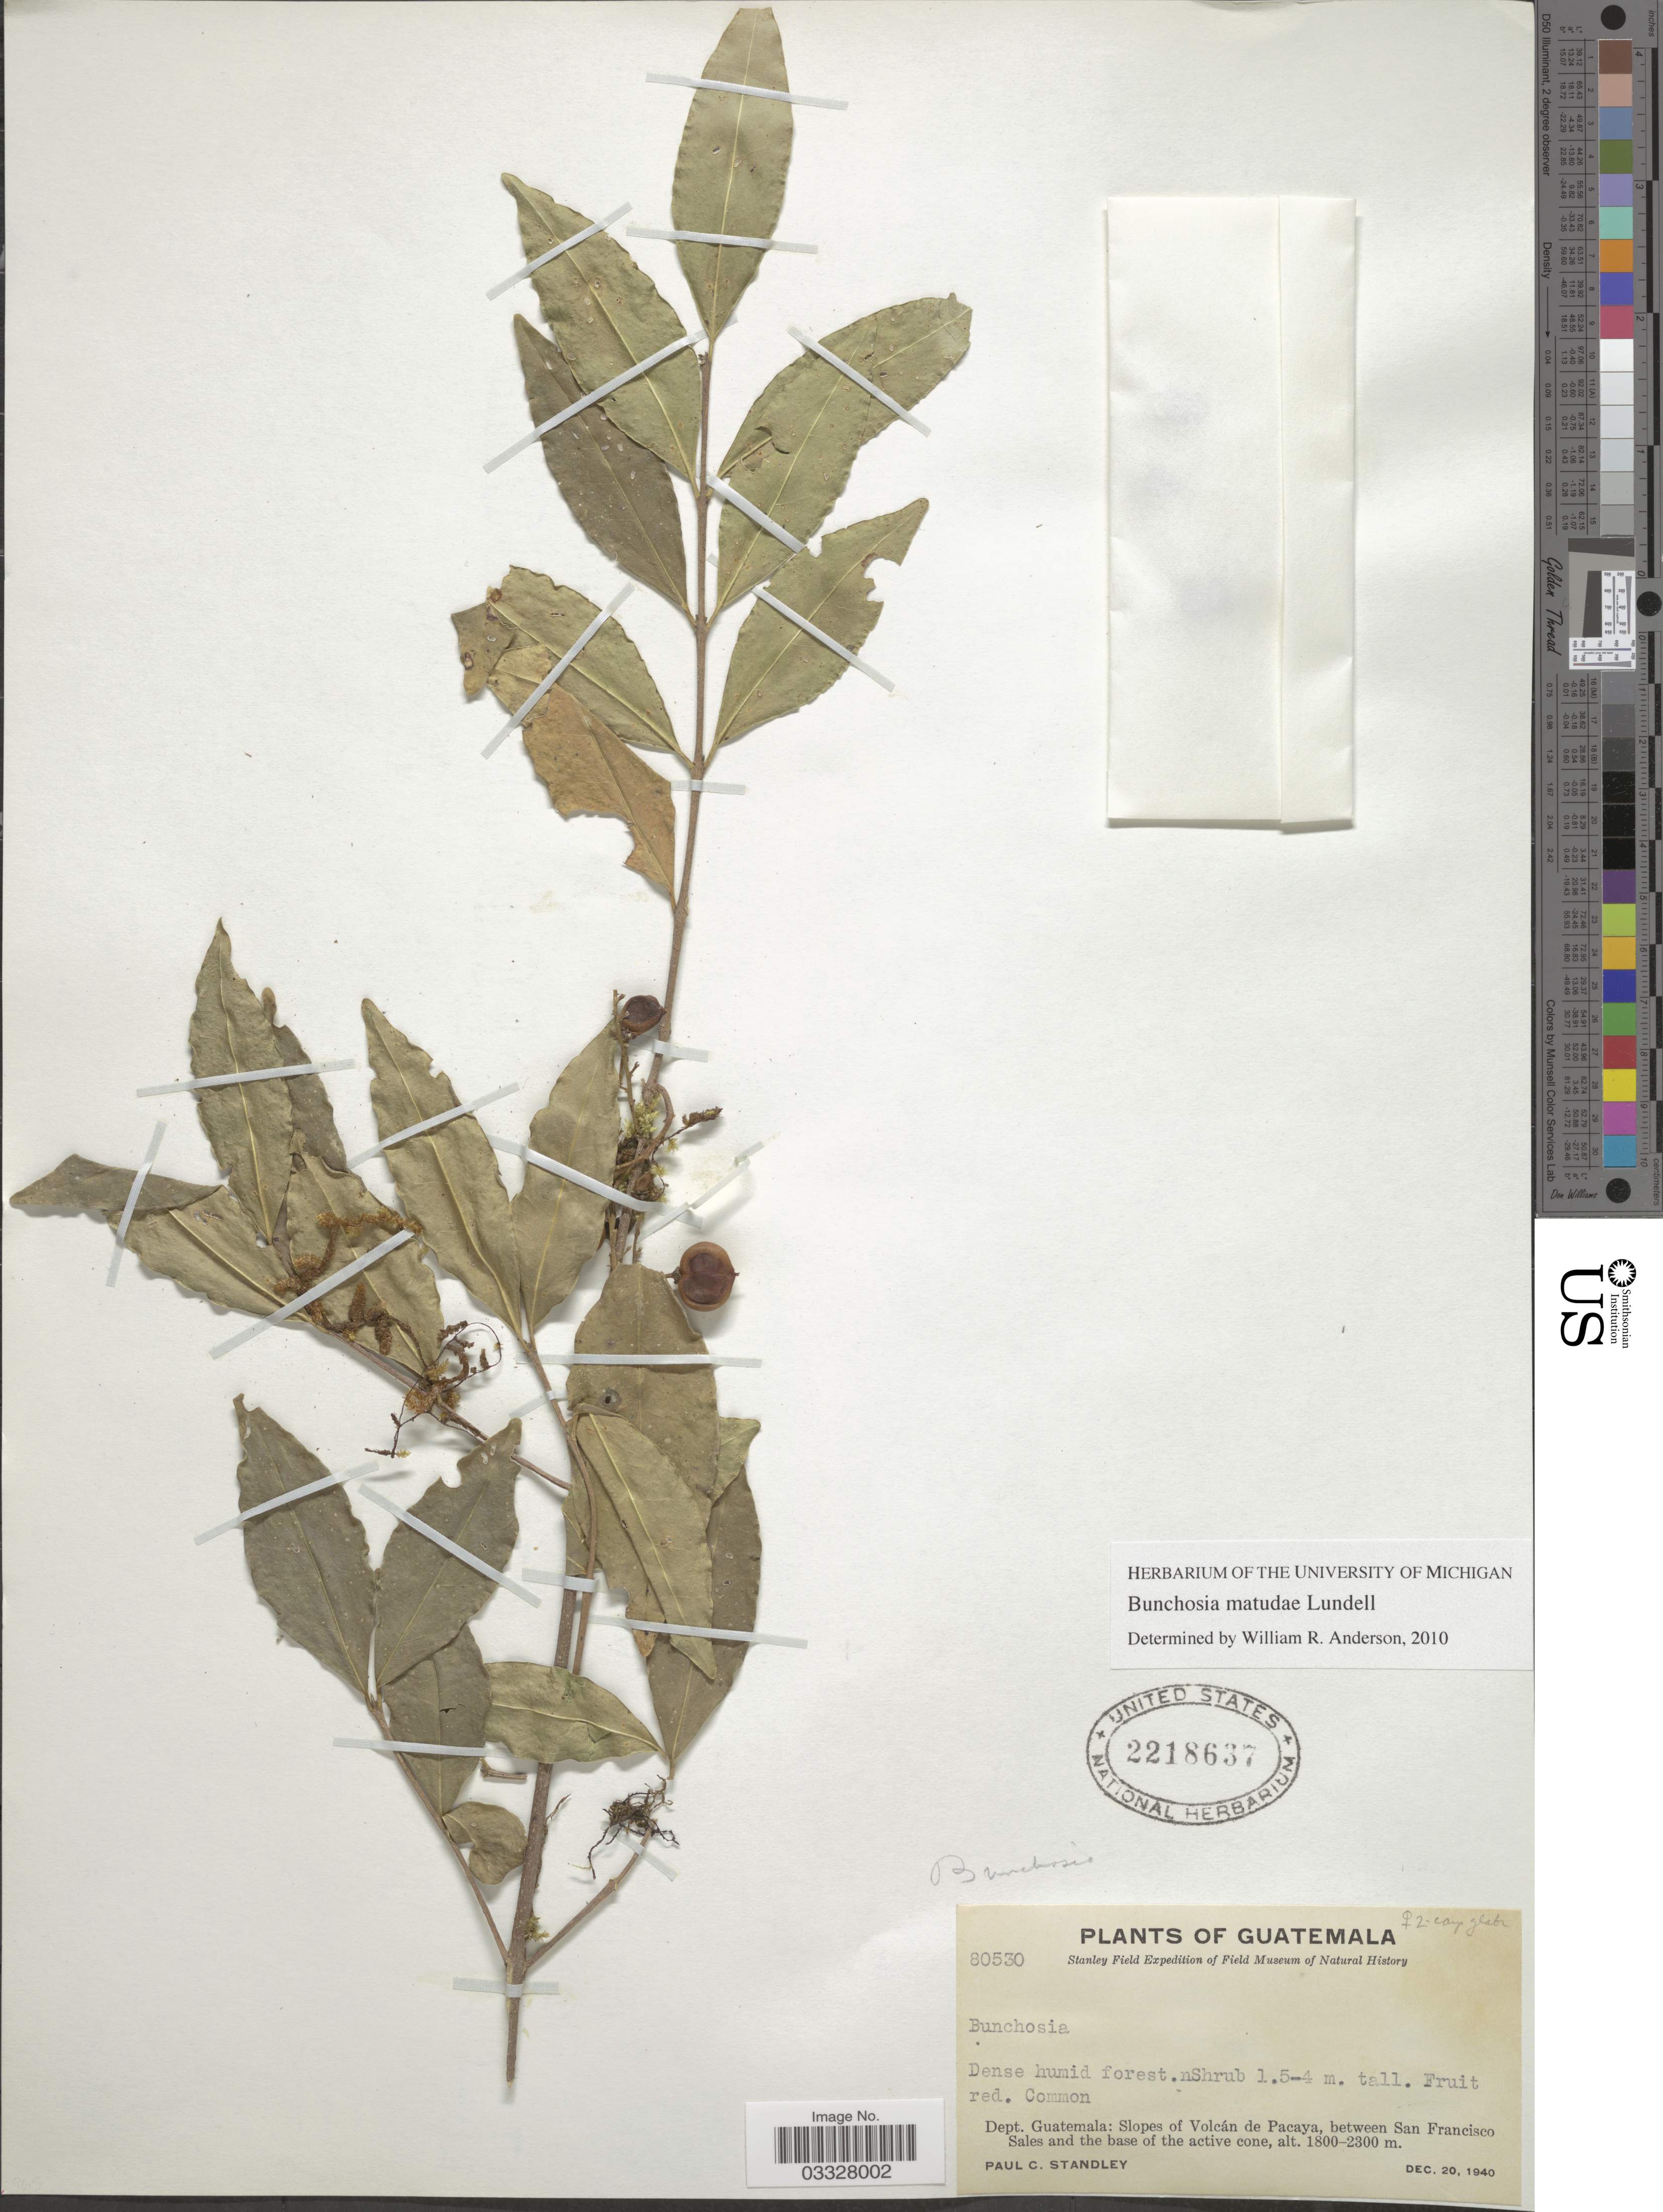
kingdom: Plantae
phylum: Tracheophyta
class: Magnoliopsida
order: Malpighiales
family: Malpighiaceae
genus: Bunchosia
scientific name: Bunchosia matudae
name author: Lundell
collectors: P. C. Standley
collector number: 80530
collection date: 1940-12-20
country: Guatemala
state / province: Guatemala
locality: Dept. Guatemala: Slopes of Volcán de Pacaya, between San Francisco Sales and the base of the active cone.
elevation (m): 1800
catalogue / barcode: US 2218637